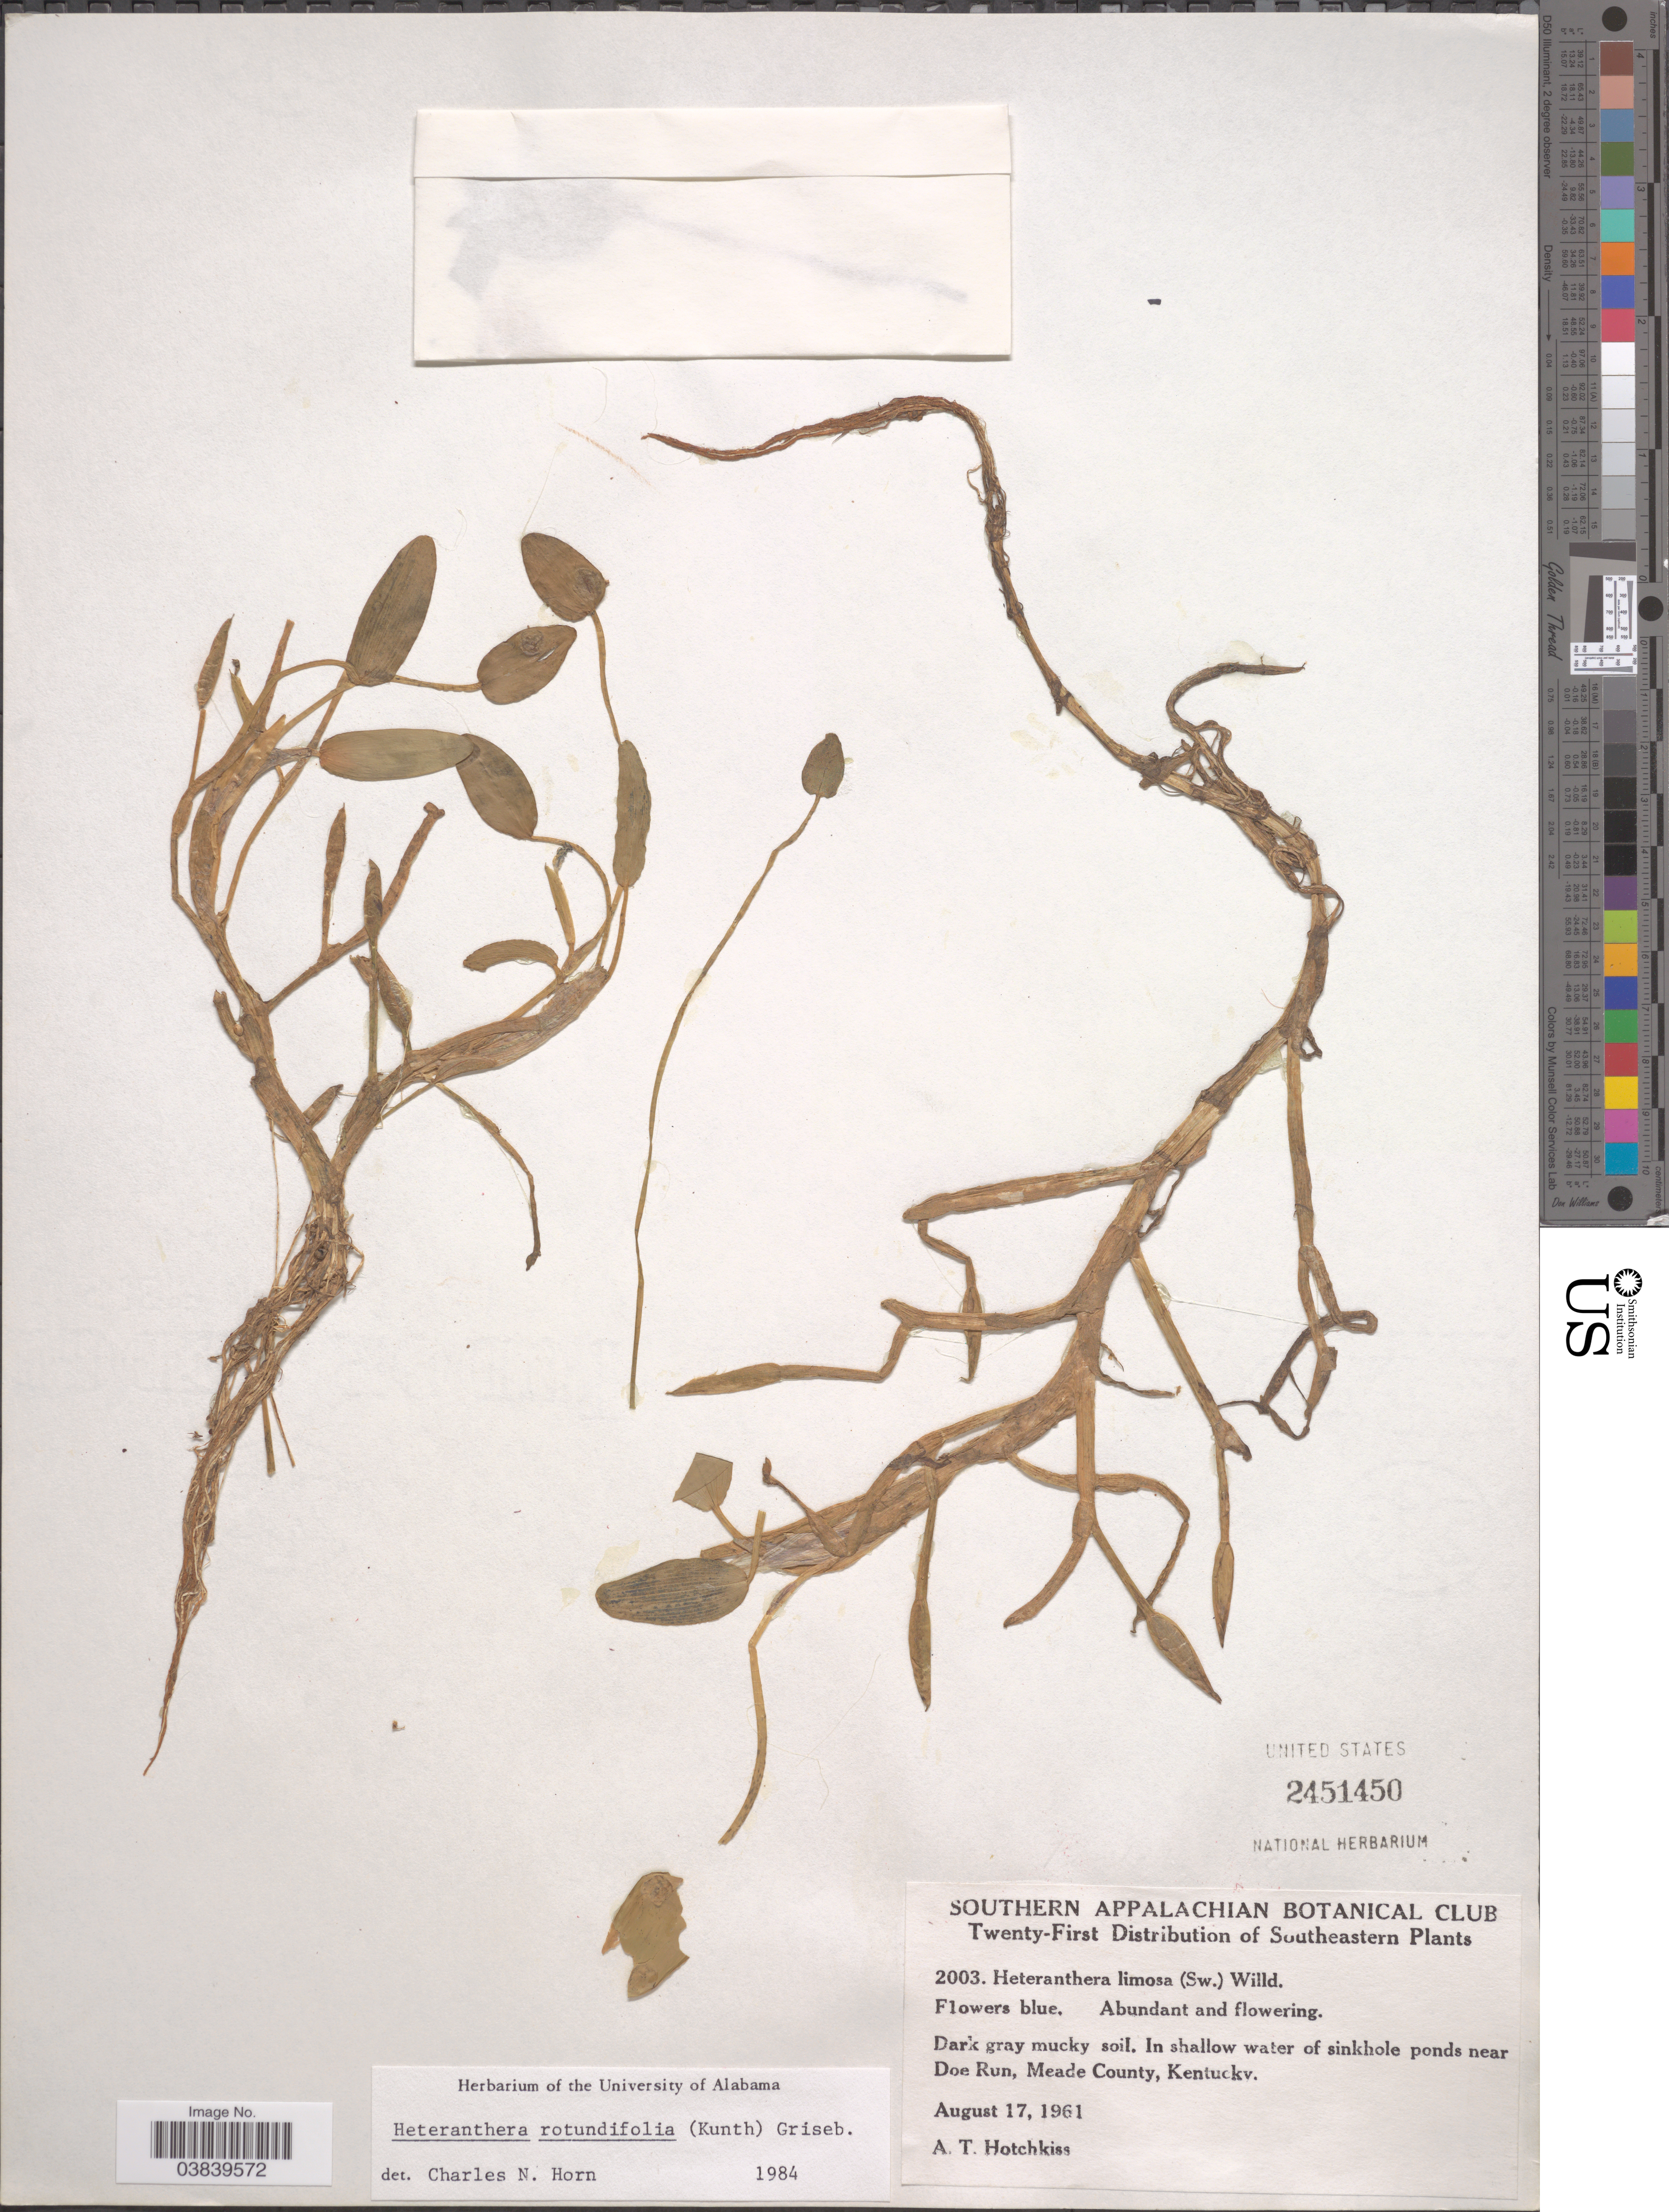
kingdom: Plantae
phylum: Tracheophyta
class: Liliopsida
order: Commelinales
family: Pontederiaceae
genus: Heteranthera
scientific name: Heteranthera rotundifolia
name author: (Kunth) Griseb.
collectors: A. Hotchkiss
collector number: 2003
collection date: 1961-08-17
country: United States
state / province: Kentucky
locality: Southeastern. Near Doe Run, Meade County.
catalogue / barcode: US 2451450